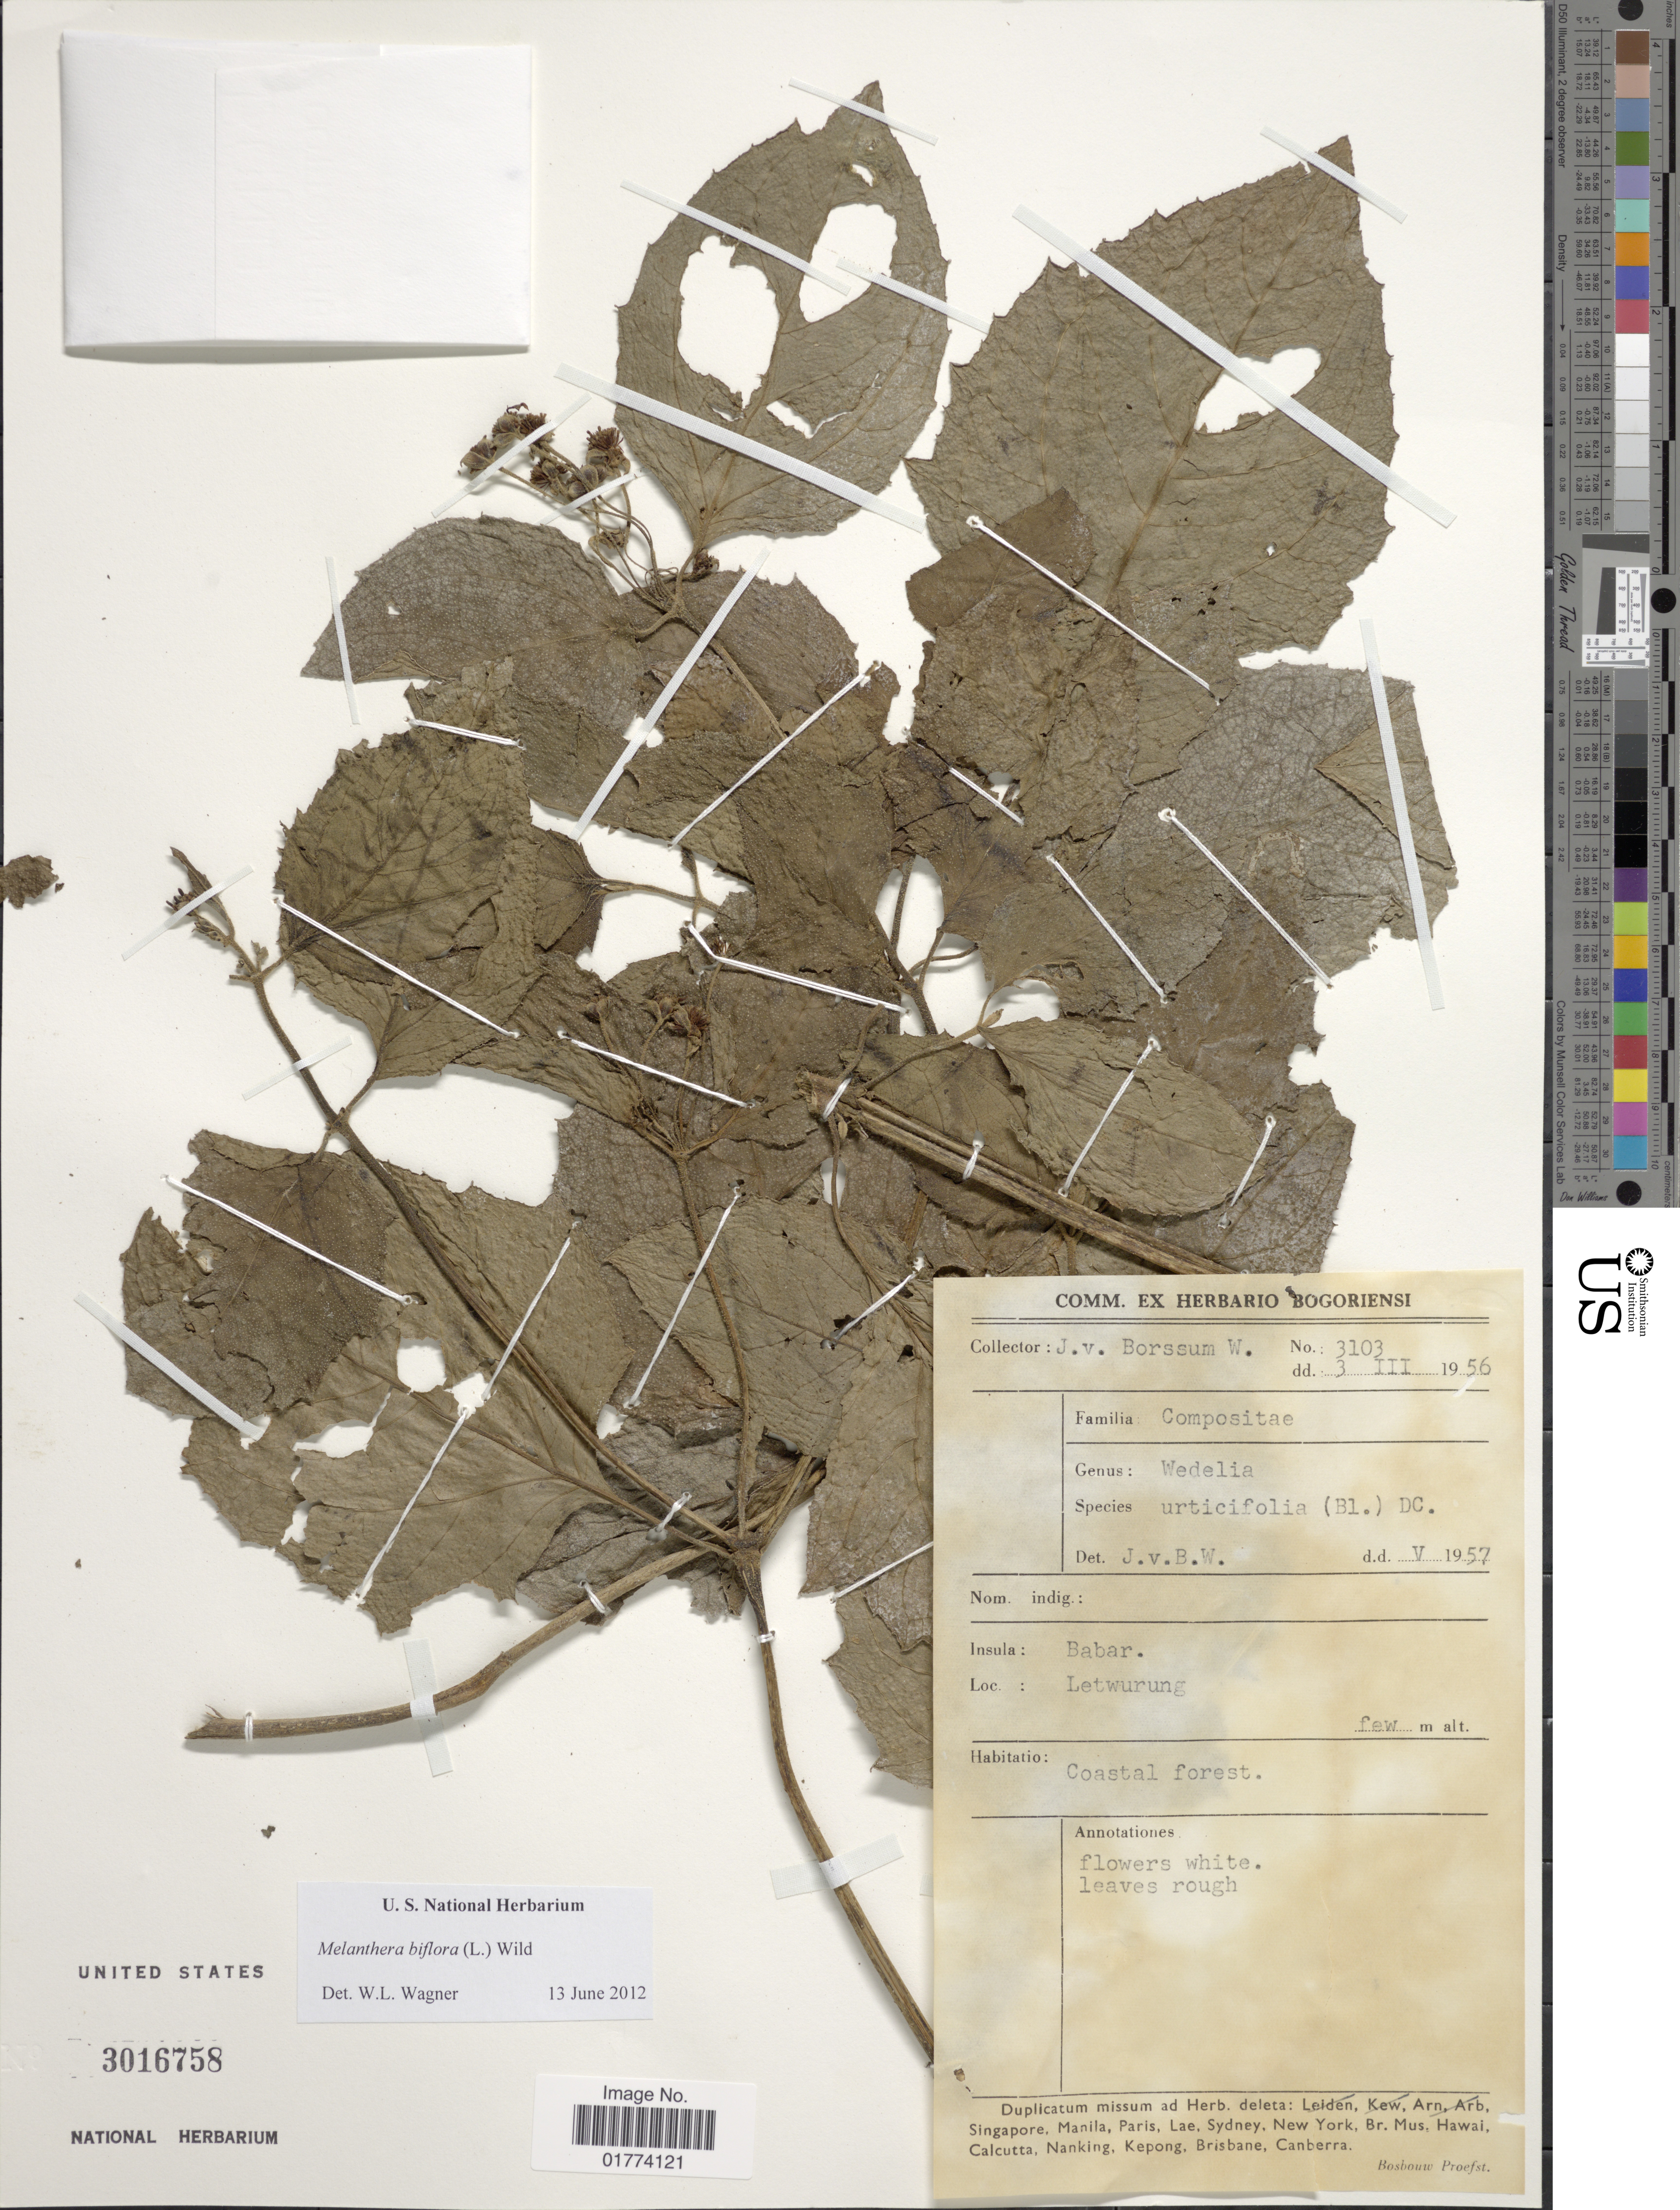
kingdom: Plantae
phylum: Tracheophyta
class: Magnoliopsida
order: Asterales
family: Asteraceae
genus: Wollastonia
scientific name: Wollastonia biflora var. biflora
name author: (L.) DC.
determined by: Wagner, W. L., (BOT), Smithsonian Institution - National Museum of Natural History (UNITED STATES)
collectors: J. Borssum Waalkes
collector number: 3103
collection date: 1956-03-03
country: Indonesia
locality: Insula: Babar, Letwurung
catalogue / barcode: US 3016758